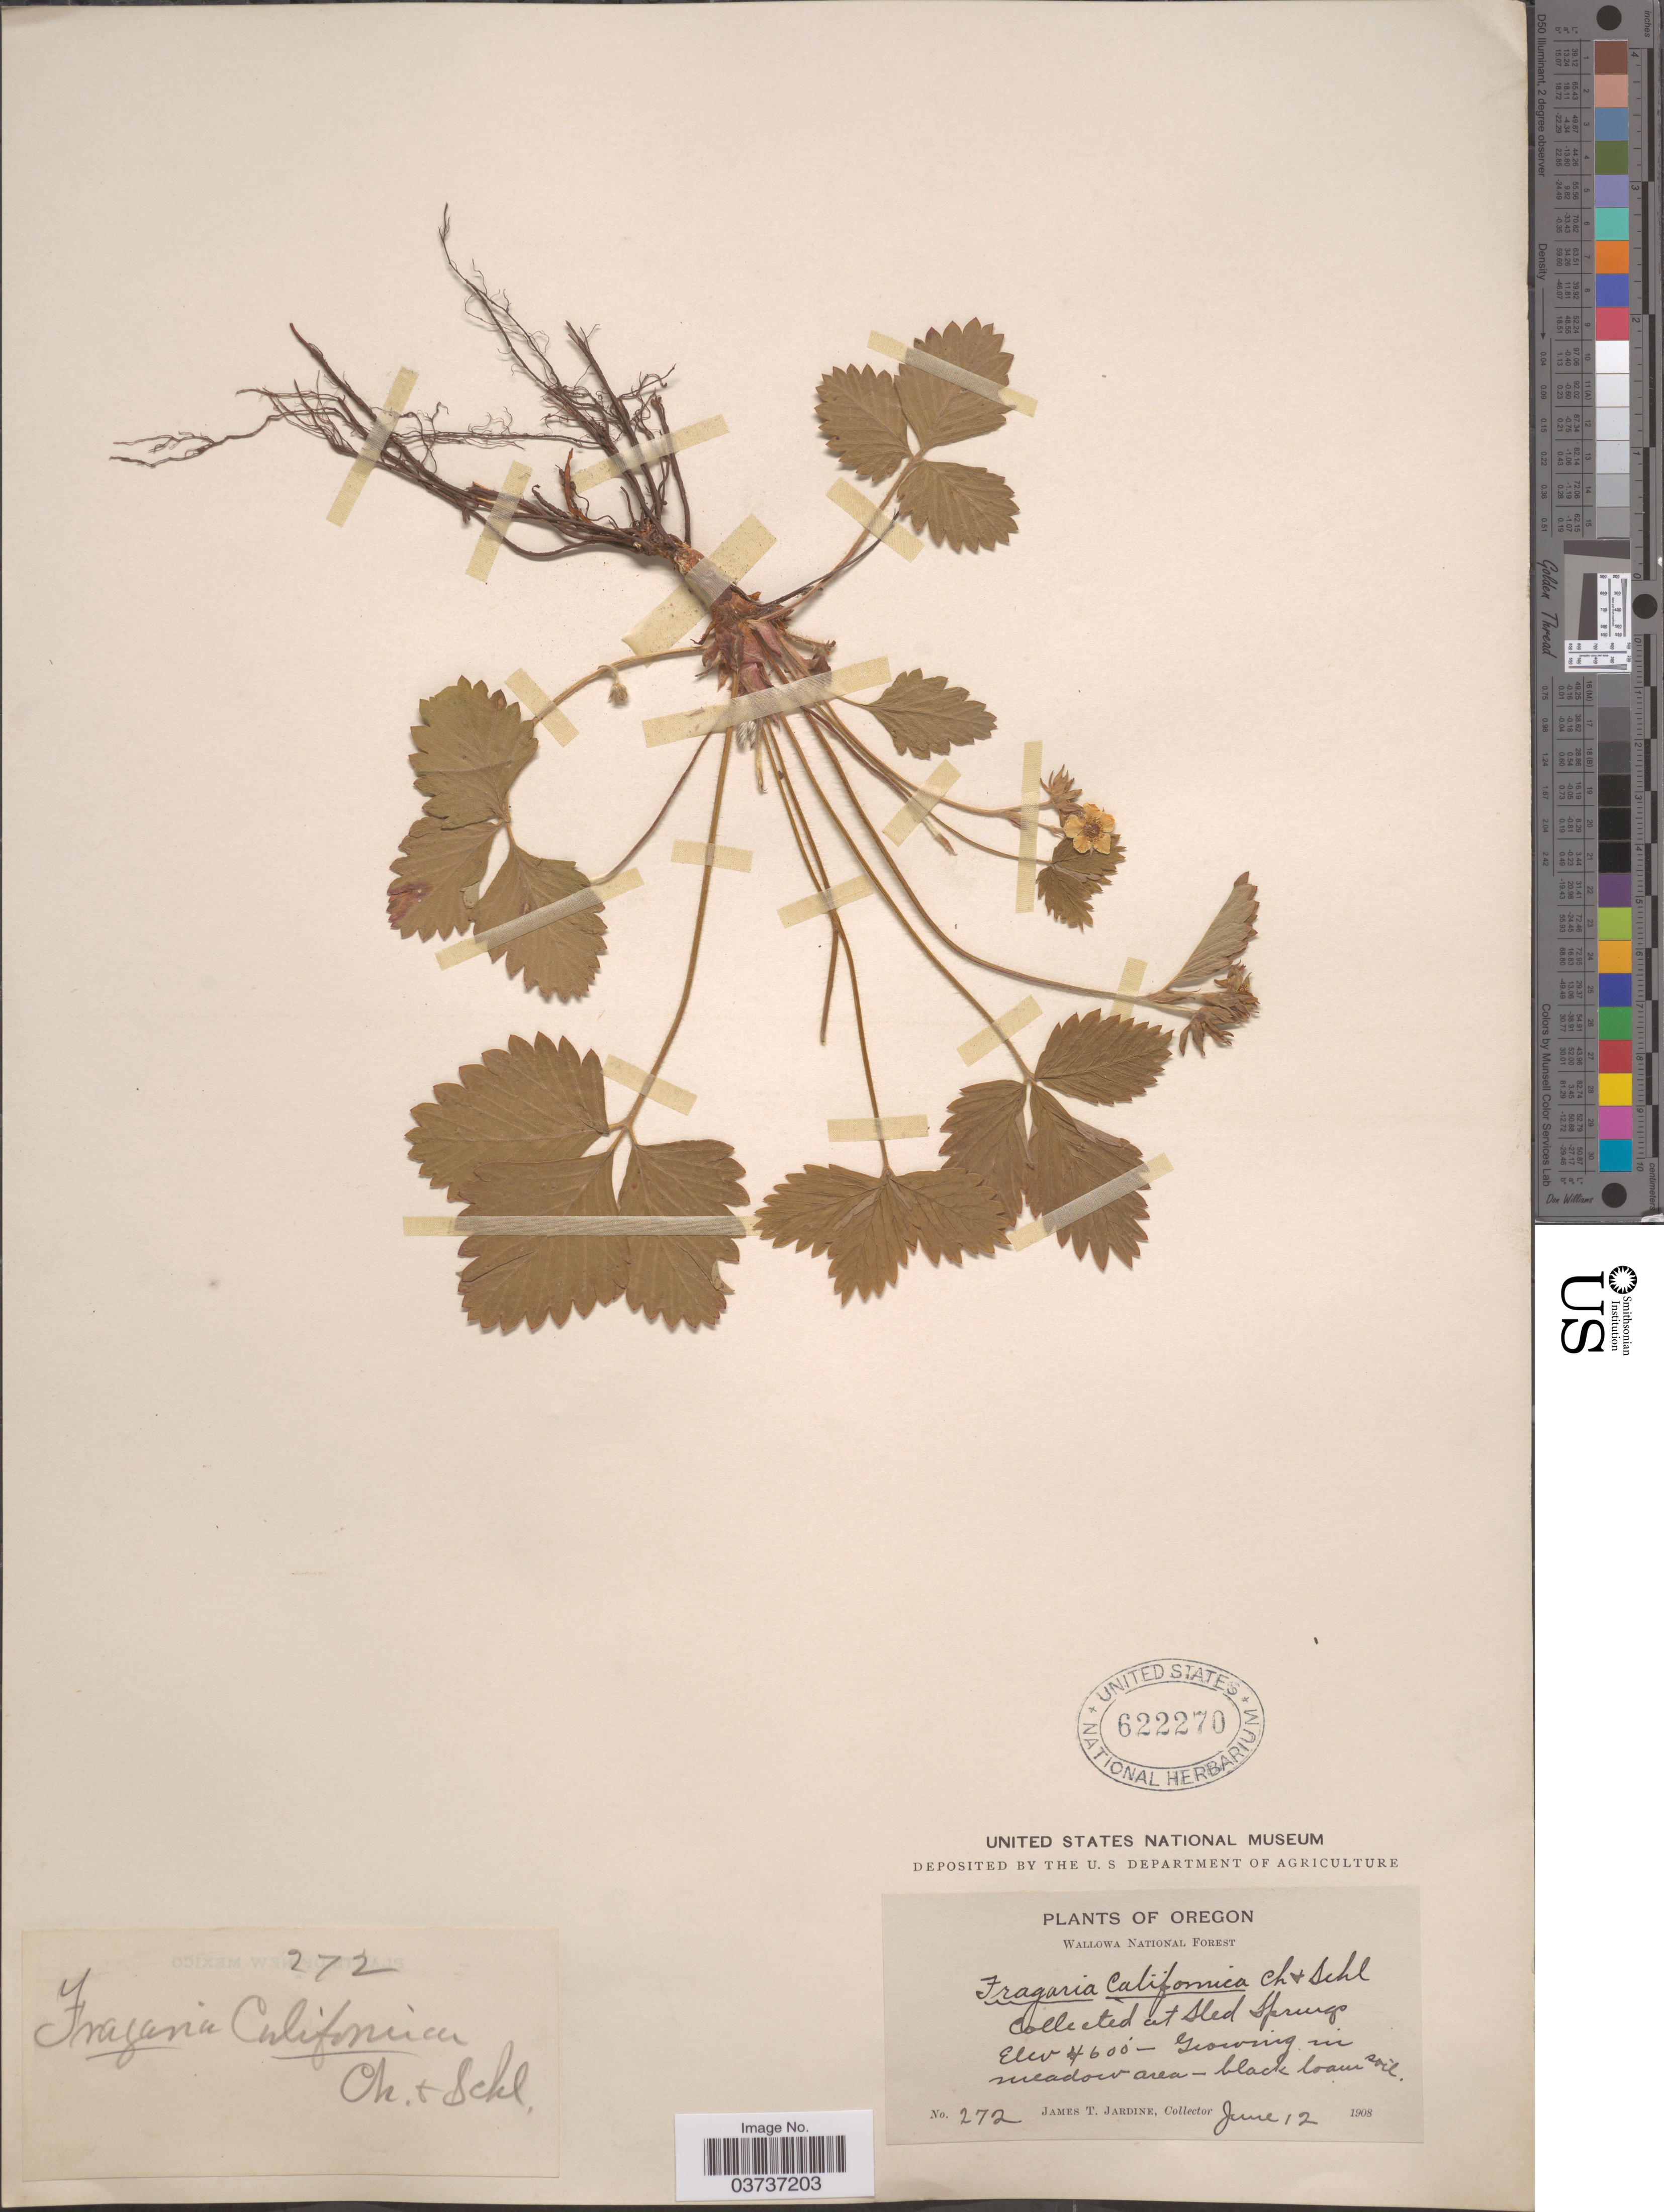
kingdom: Plantae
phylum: Tracheophyta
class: Magnoliopsida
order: Rosales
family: Rosaceae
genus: Fragaria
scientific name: Fragaria californica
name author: Cham. & Schltdl.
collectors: J. T. Jardine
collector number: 272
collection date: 1908-06-12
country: United States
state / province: Oregon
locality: Wallowa National Forest. At Sled Springs.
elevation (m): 1402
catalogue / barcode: US 622270